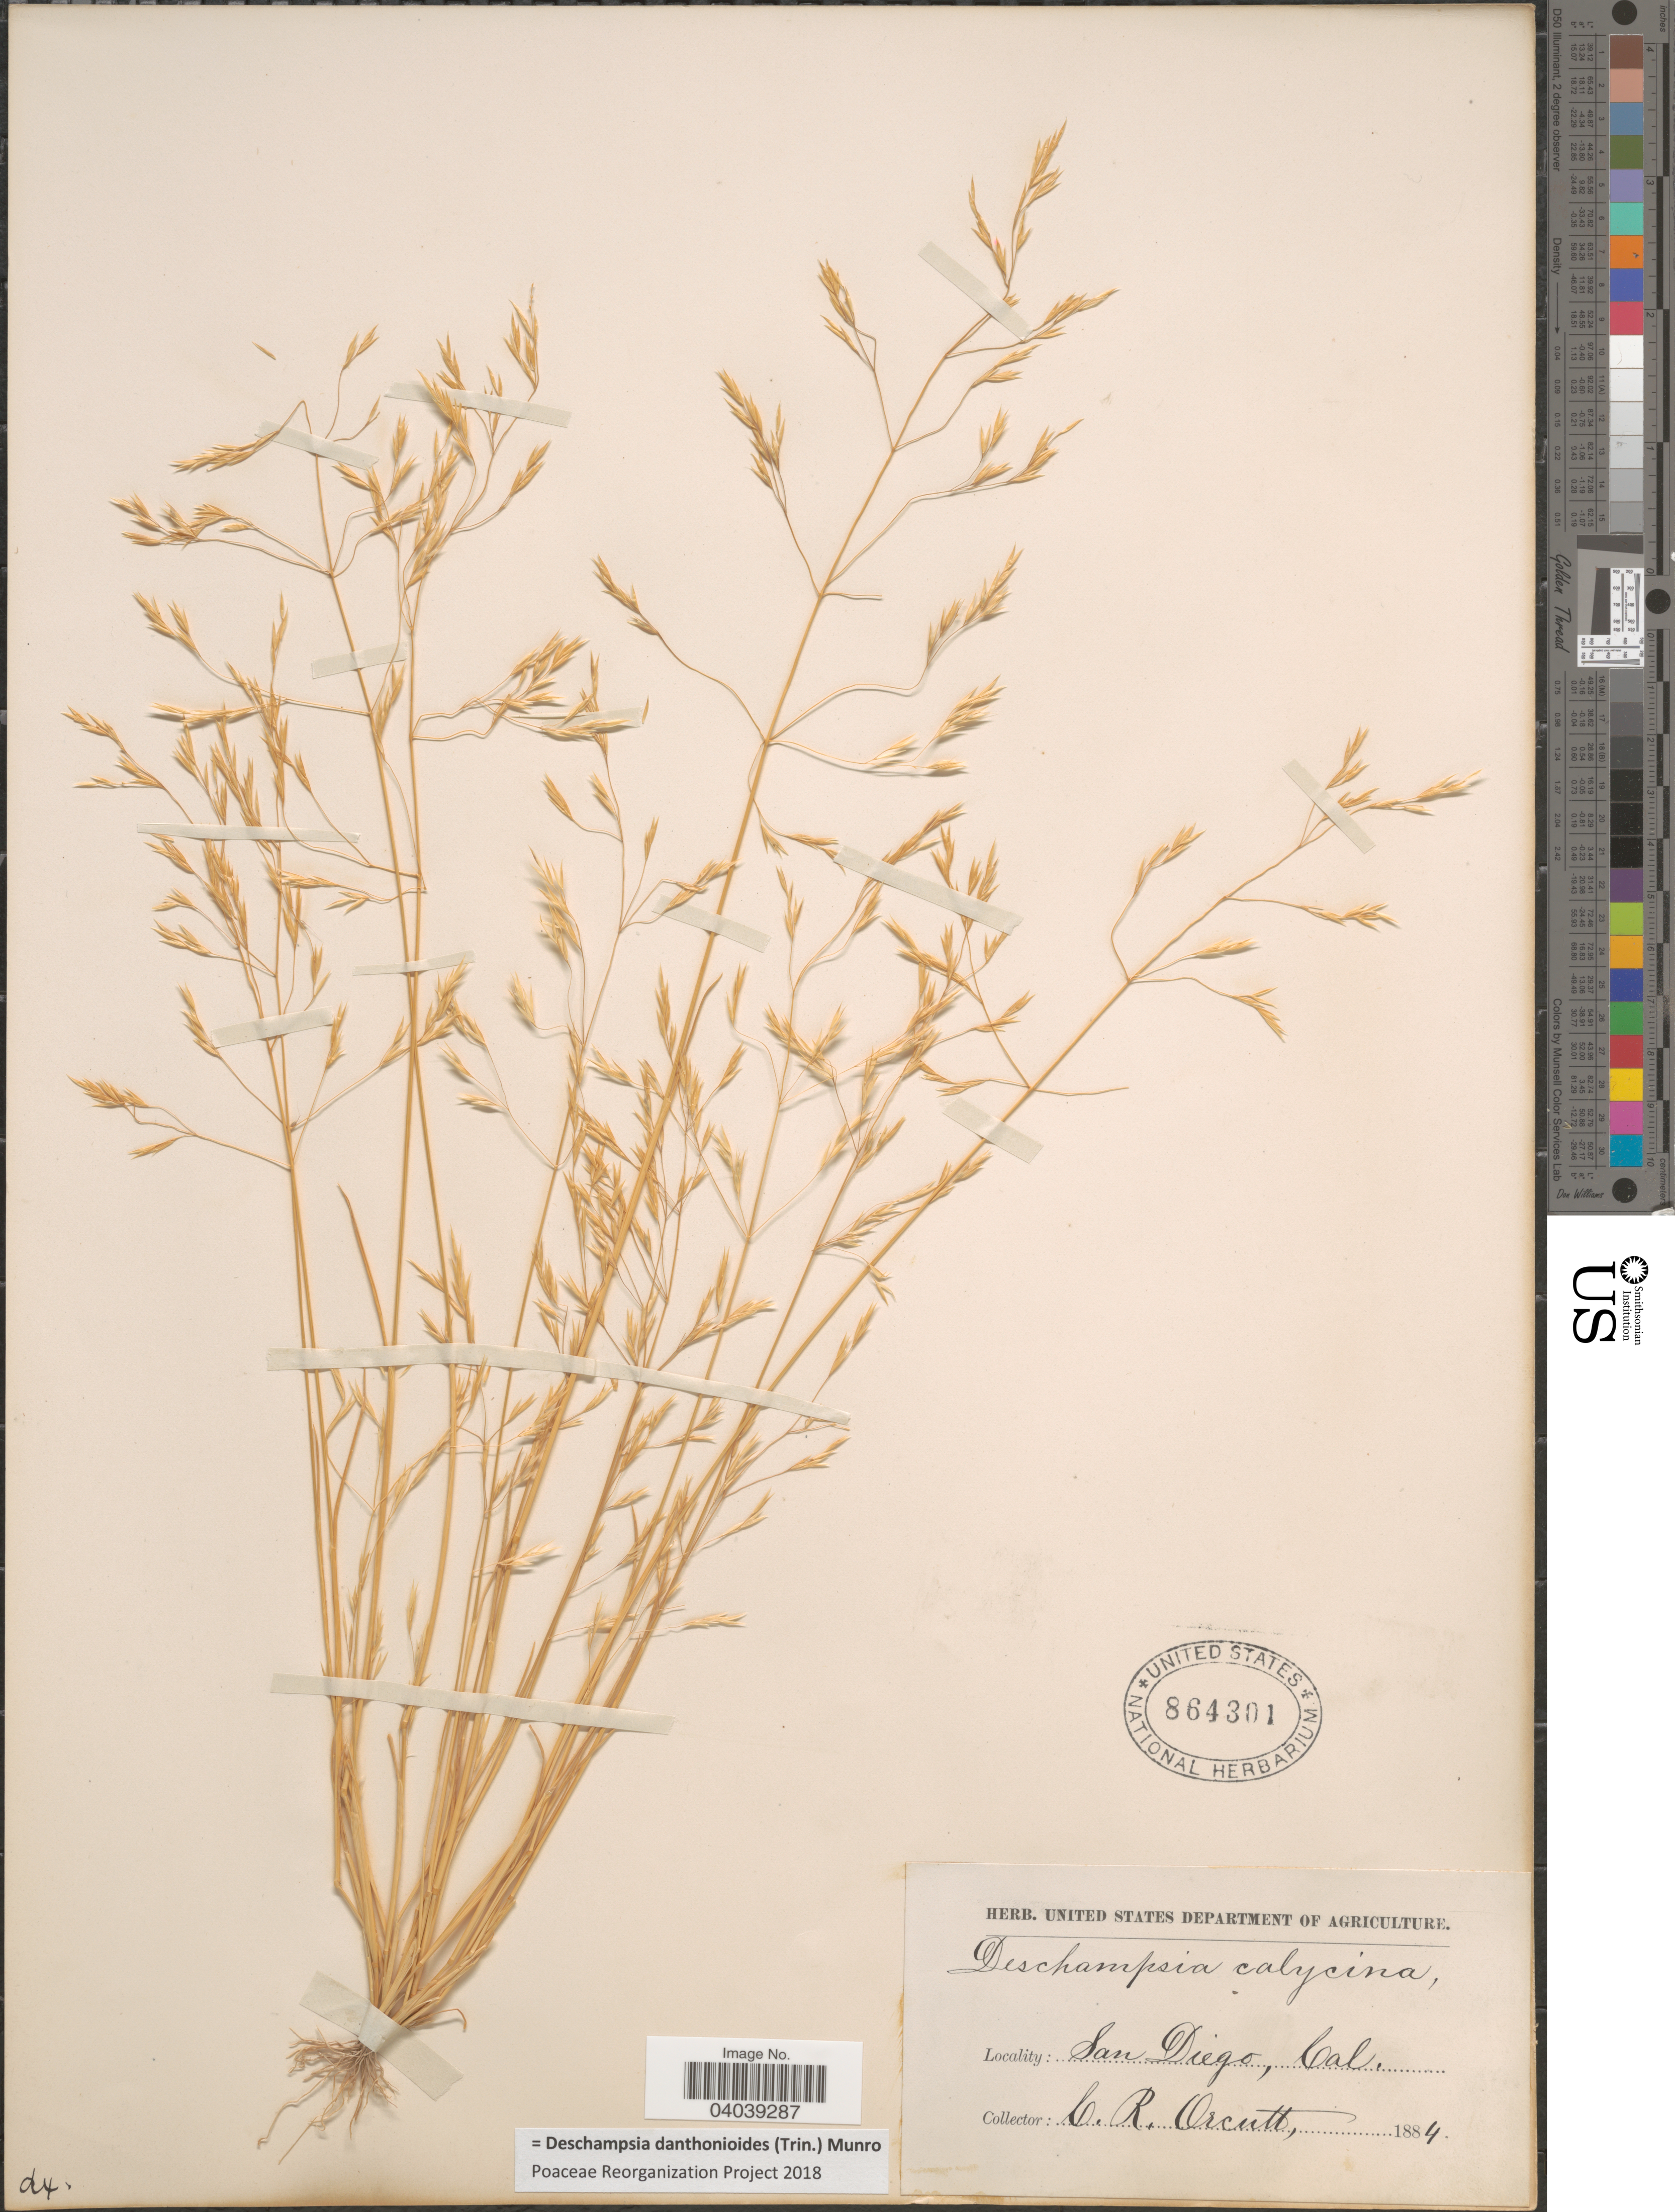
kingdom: Plantae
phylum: Tracheophyta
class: Liliopsida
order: Poales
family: Poaceae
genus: Deschampsia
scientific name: Deschampsia danthonioides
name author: (Trin.) Munro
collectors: C. R. Orcutt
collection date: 1884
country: United States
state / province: California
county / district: San Diego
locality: San Diego.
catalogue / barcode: US 864301